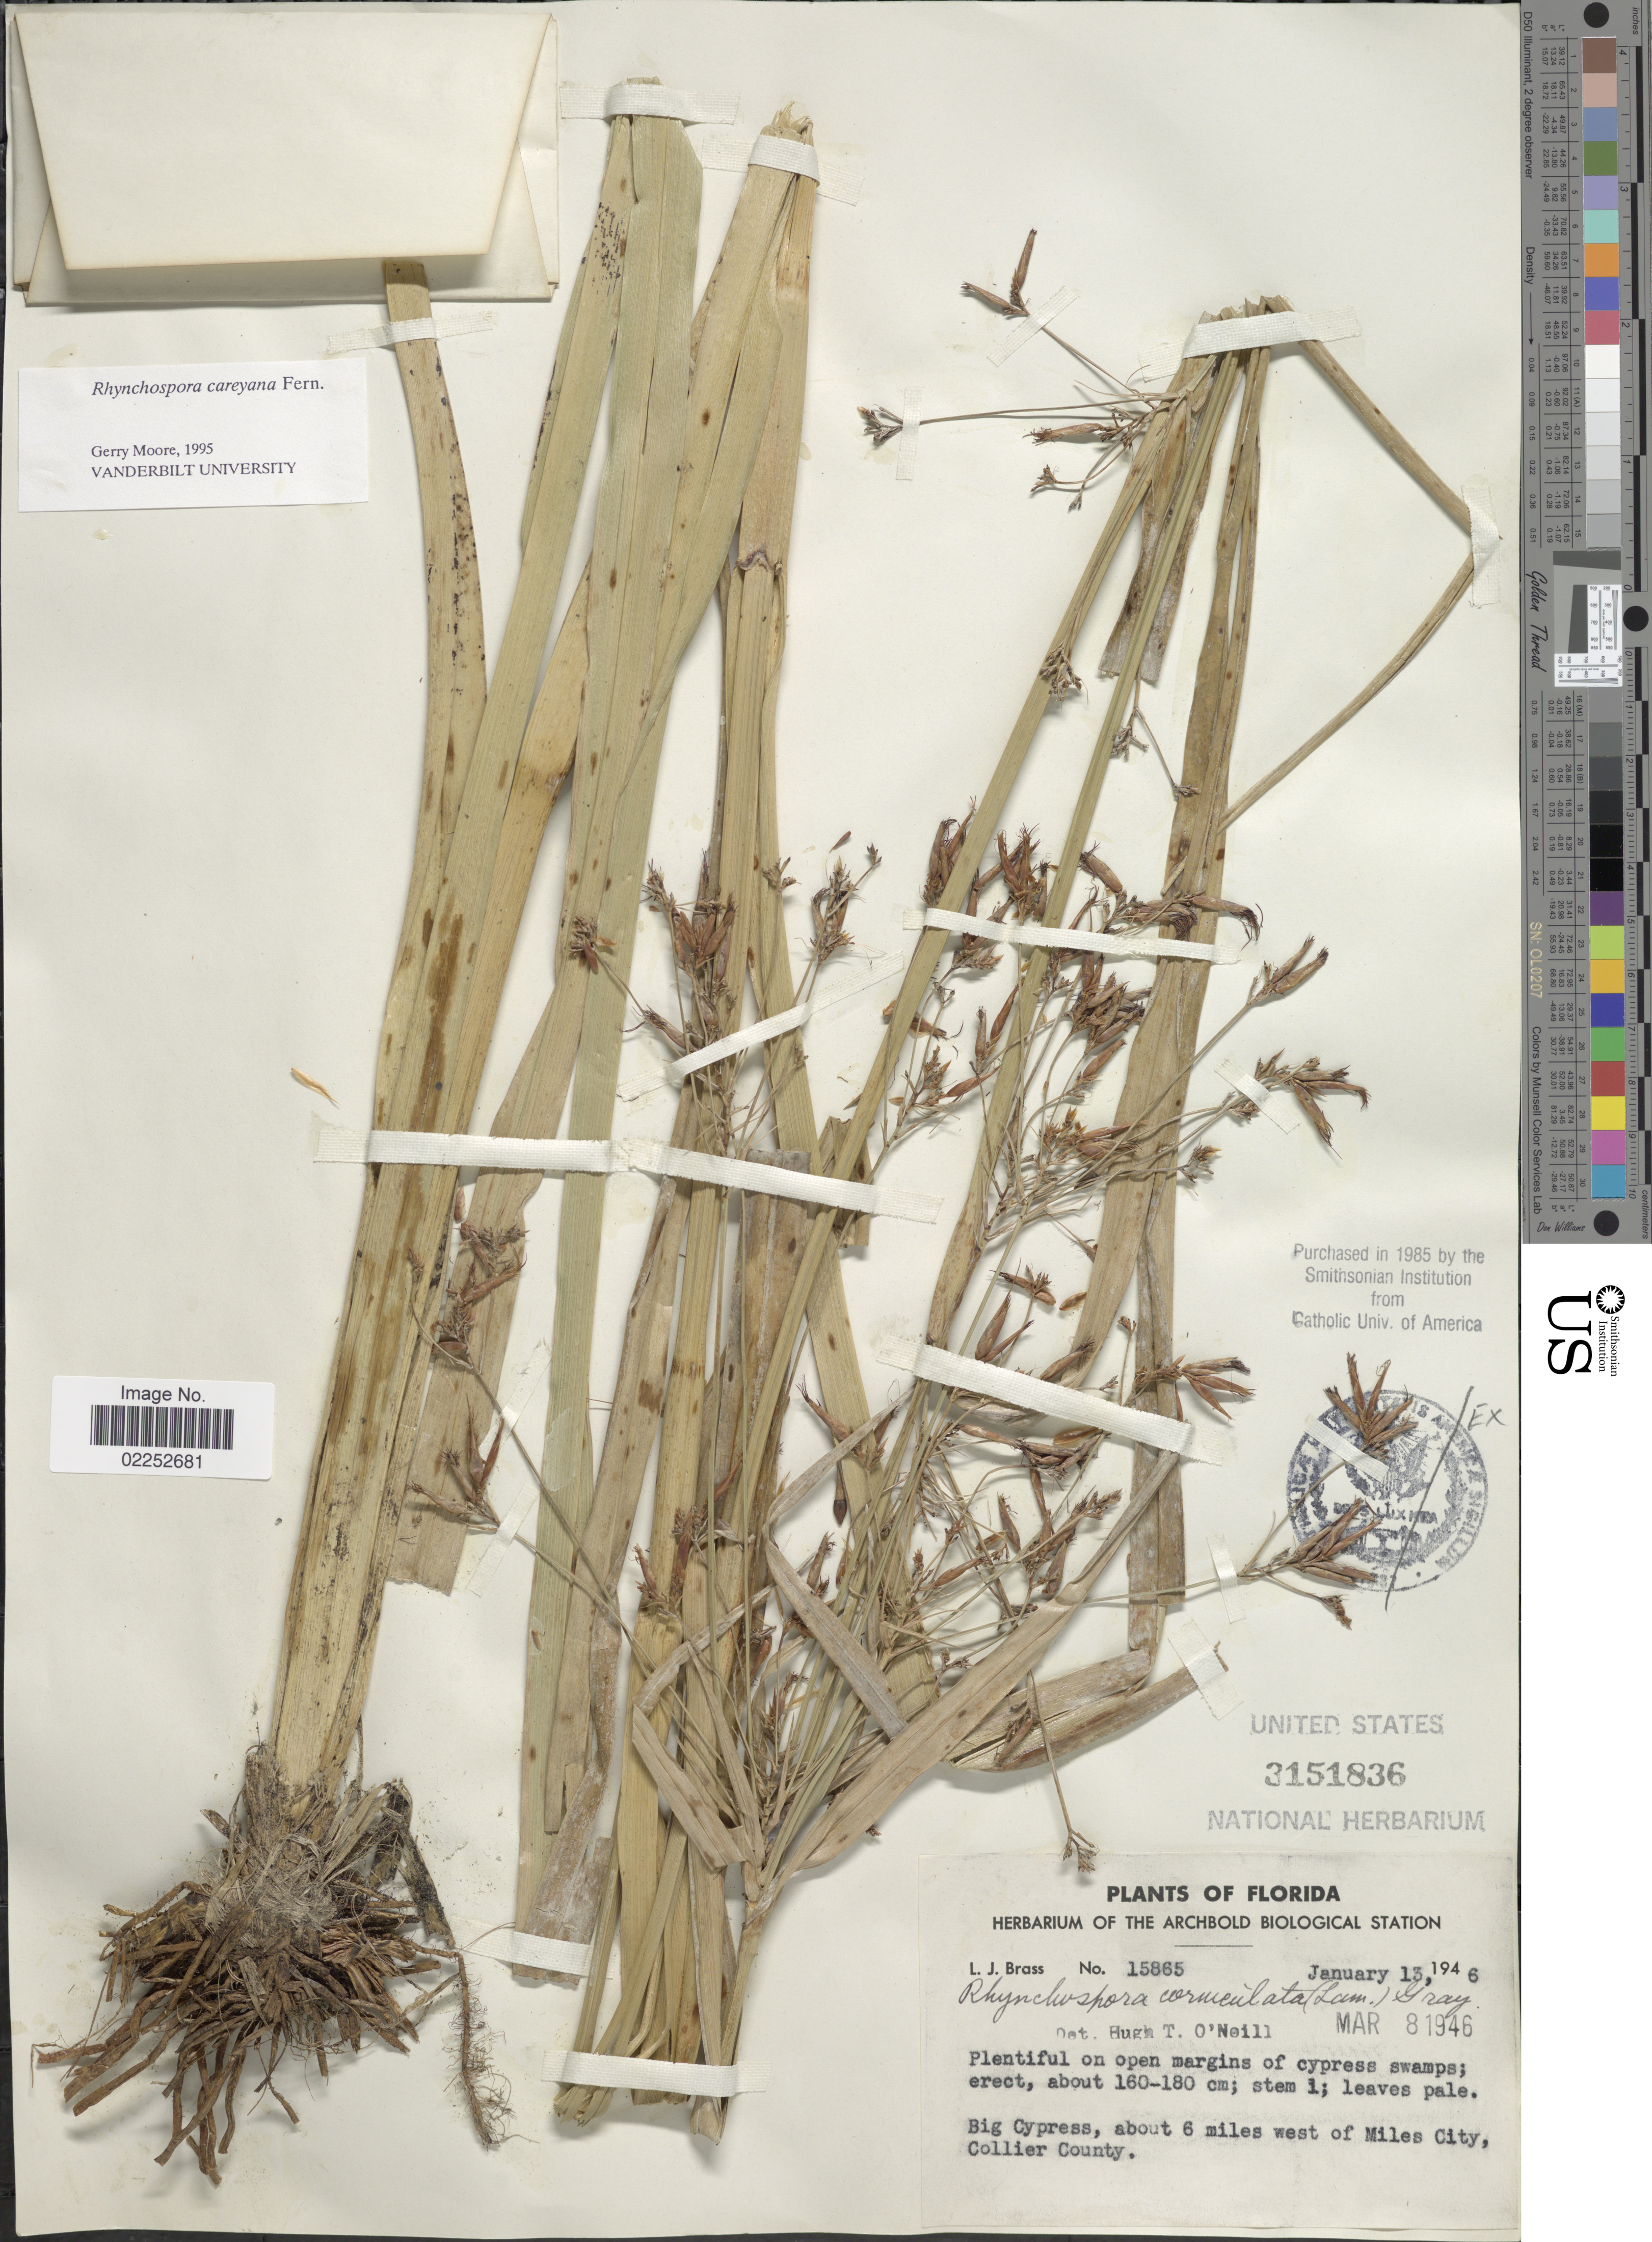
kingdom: Plantae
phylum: Tracheophyta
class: Liliopsida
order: Poales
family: Cyperaceae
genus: Rhynchospora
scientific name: Rhynchospora careyana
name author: Fernald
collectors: L. J. Brass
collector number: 15865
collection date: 1946-01-13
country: United States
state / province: Florida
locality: Big Cypress, about 6 miles west of Miles City, Collier Collier County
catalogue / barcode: US 3151836